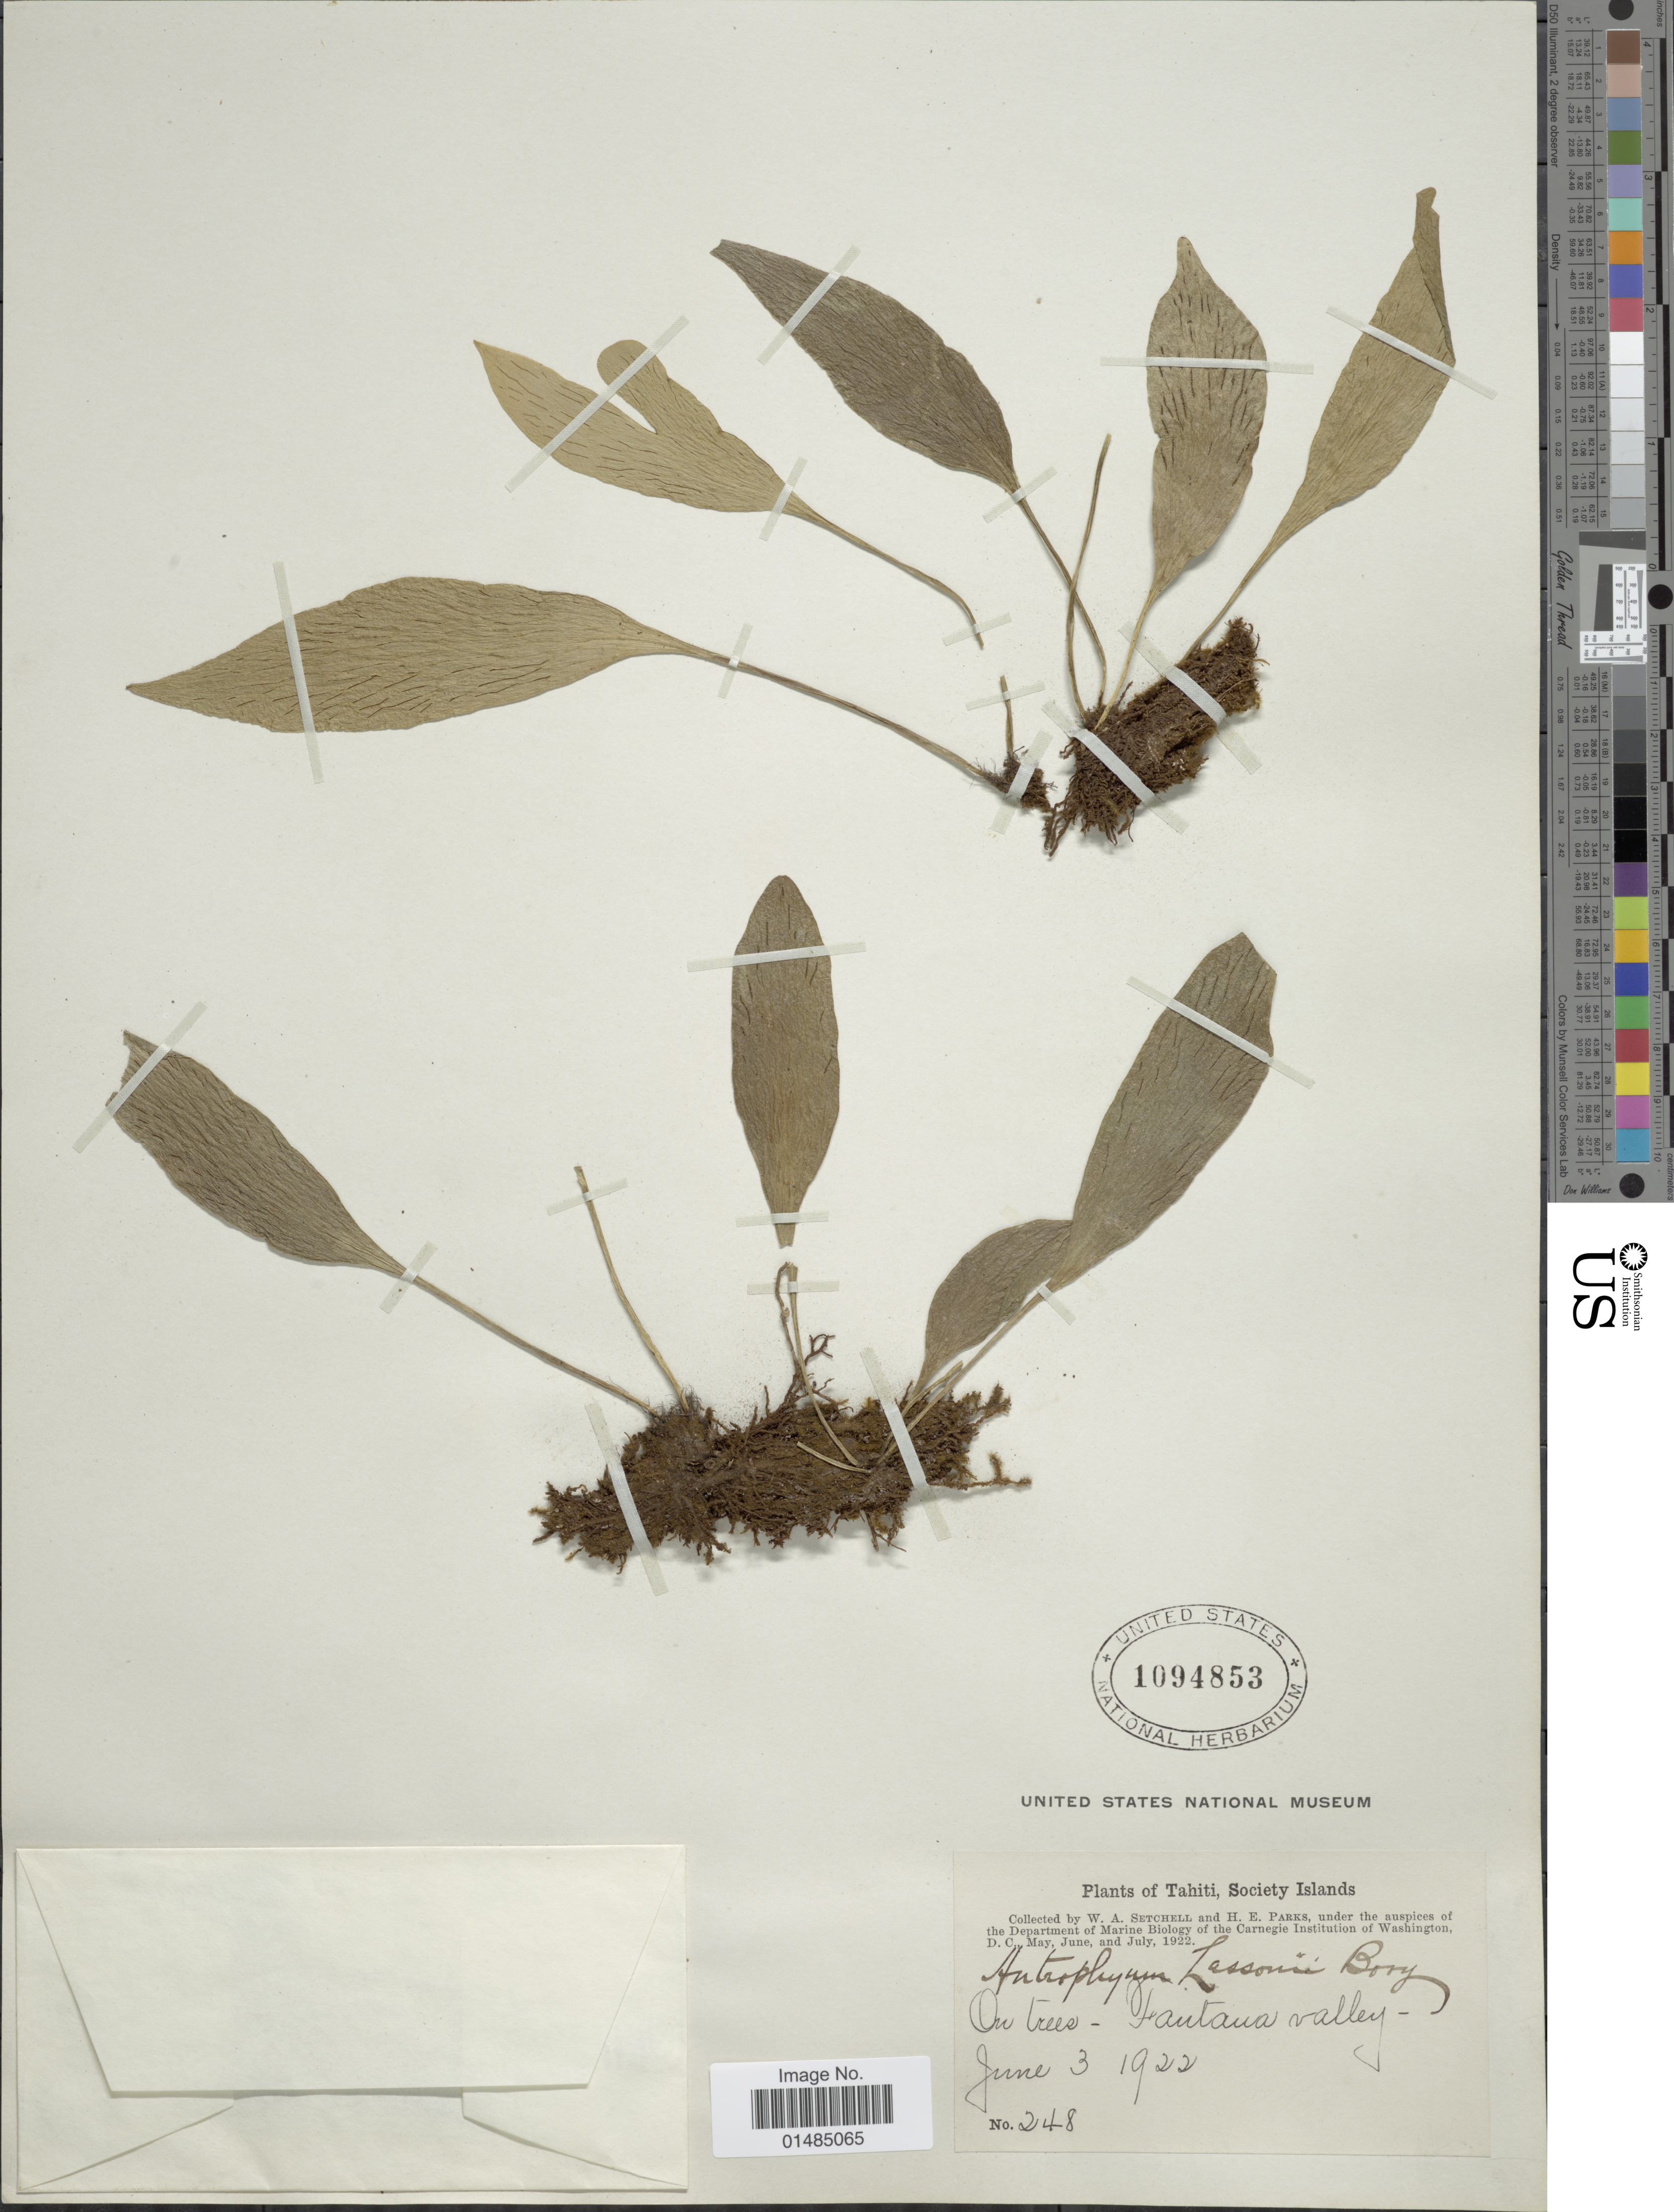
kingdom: Plantae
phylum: Tracheophyta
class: Polypodiopsida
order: Polypodiales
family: Pteridaceae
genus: Antrophyum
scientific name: Antrophyum lessonii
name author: Bory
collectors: W. Setchell & H. E. Parks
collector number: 248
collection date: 1922-06-03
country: French Polynesia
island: Tahiti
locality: Tahiti, Society Islands, Fautaua valley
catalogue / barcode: US 1094853